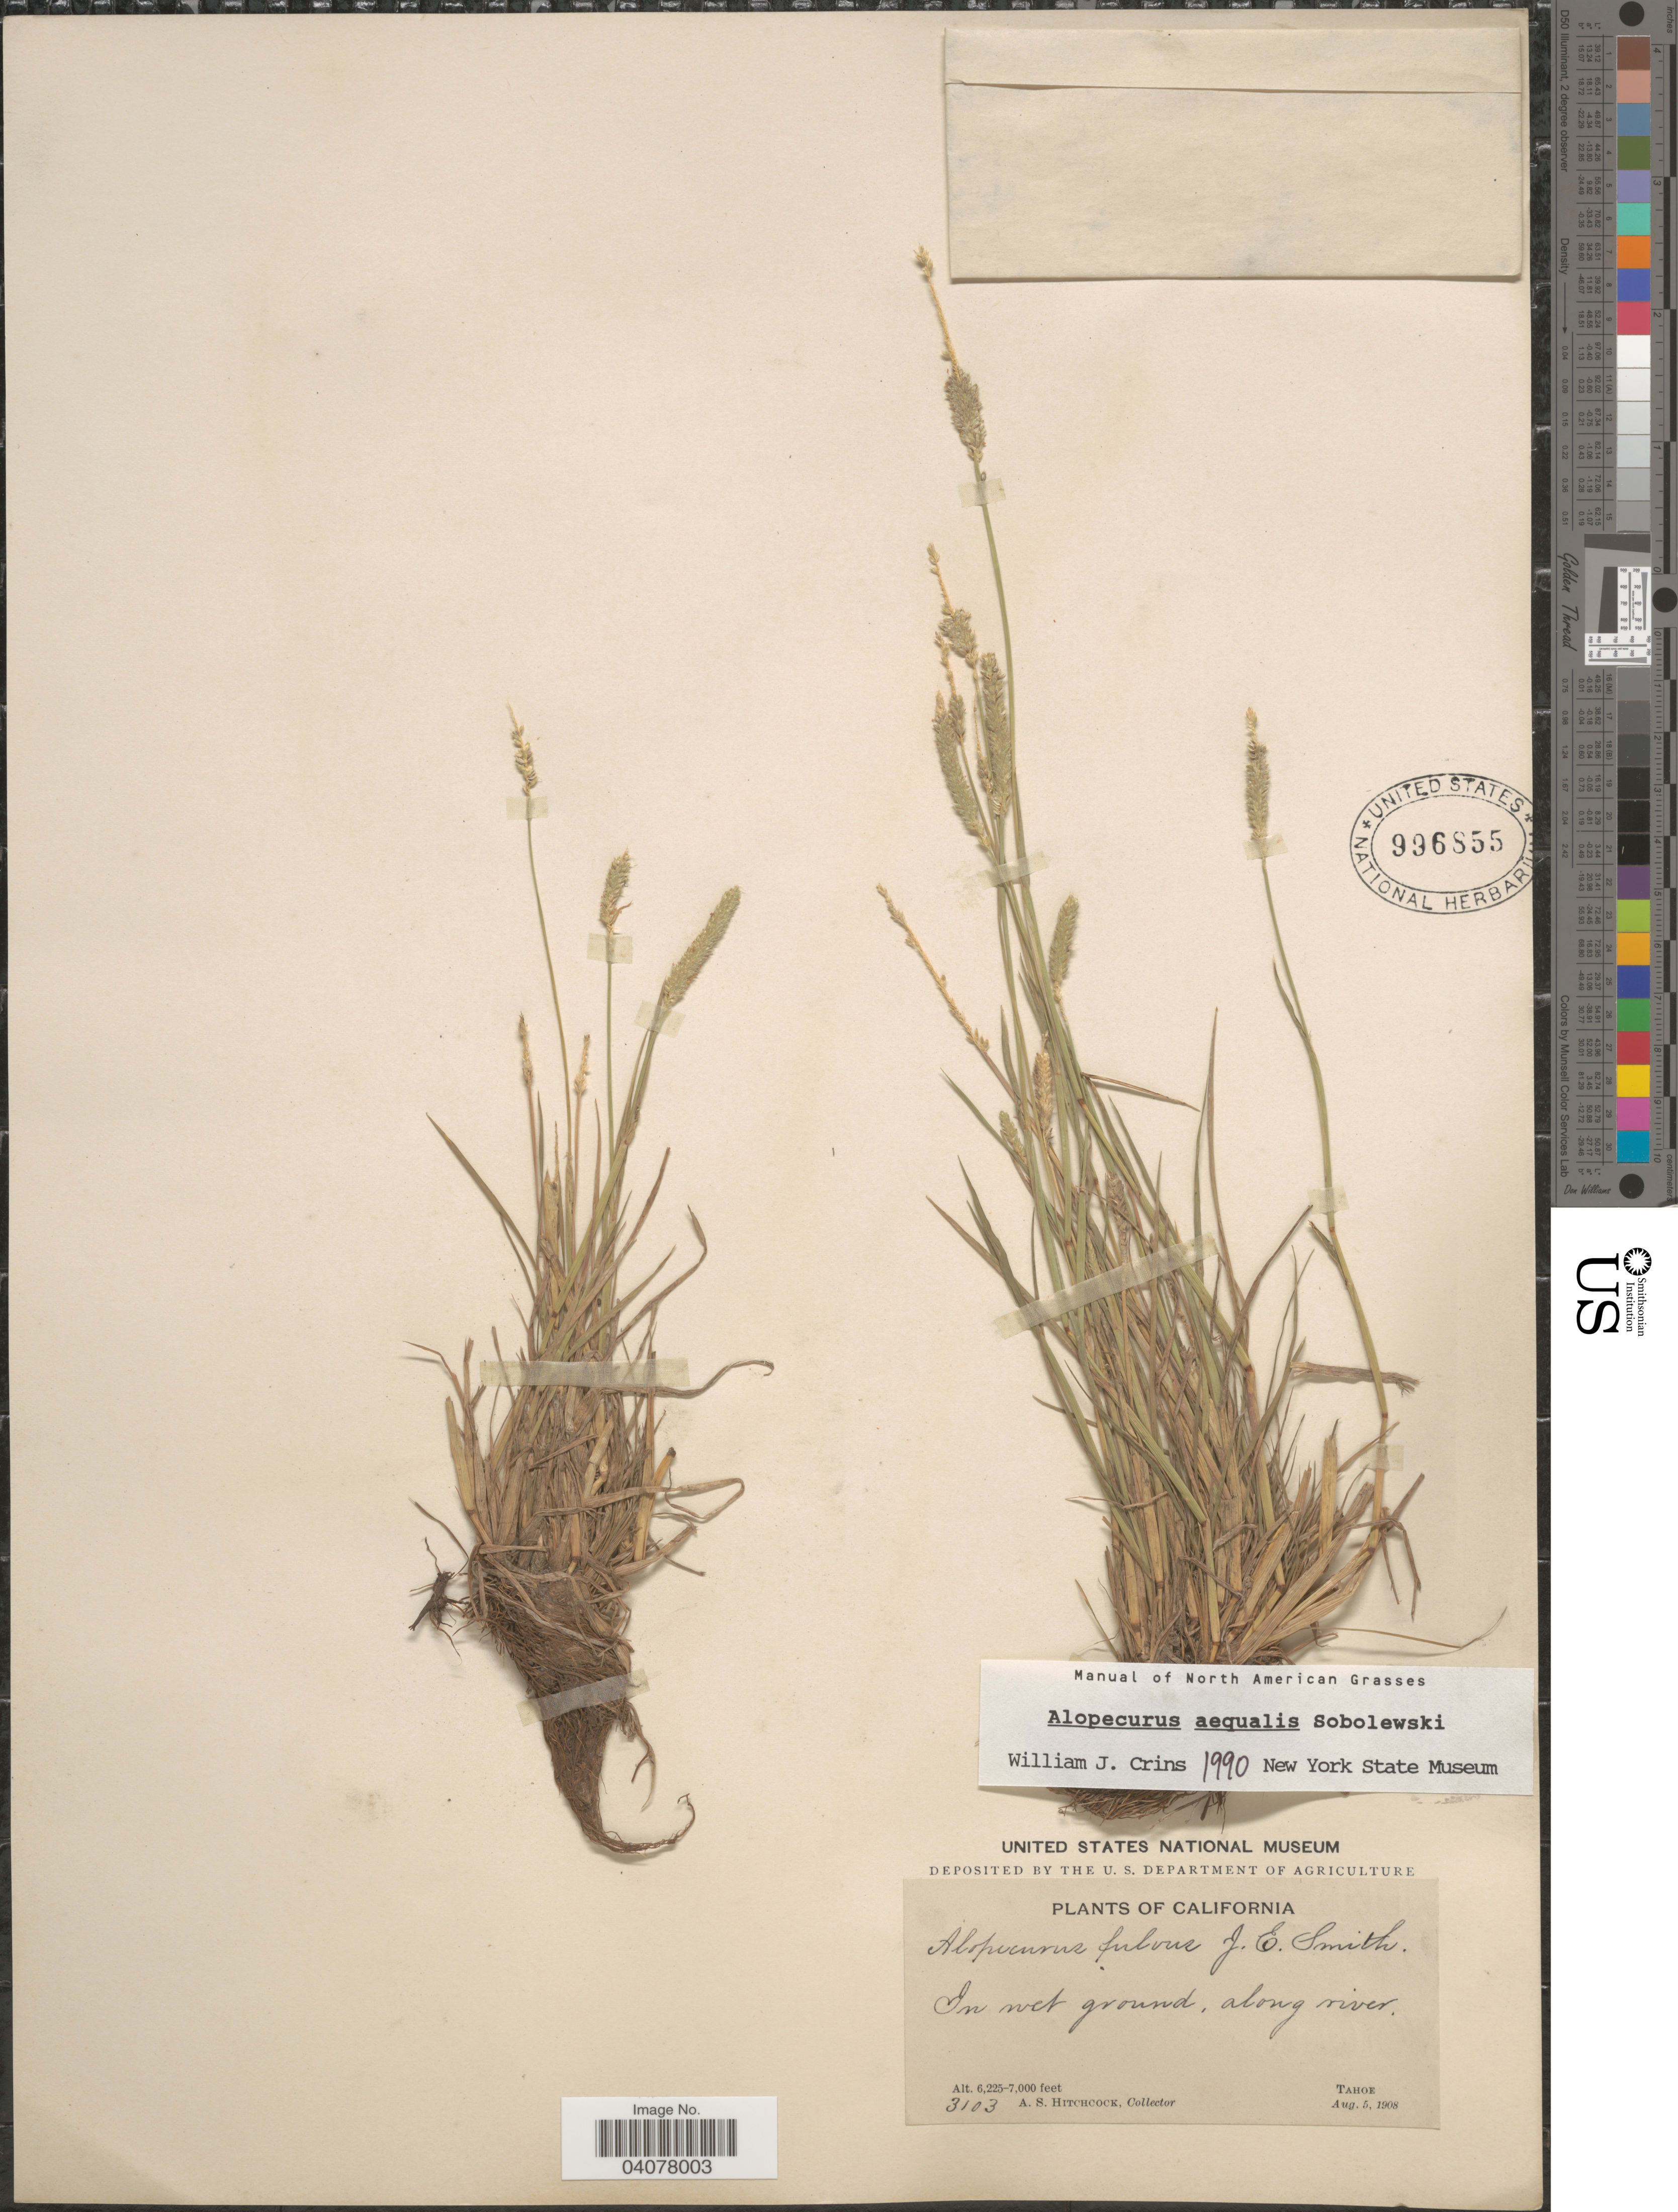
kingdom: Plantae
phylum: Tracheophyta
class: Liliopsida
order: Poales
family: Poaceae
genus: Alopecurus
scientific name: Alopecurus aequalis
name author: Sobol.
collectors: A. S. Hitchcock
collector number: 3103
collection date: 1908-08-05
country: United States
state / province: California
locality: In wet ground, along river. Tahoe.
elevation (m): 1897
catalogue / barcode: US 996855